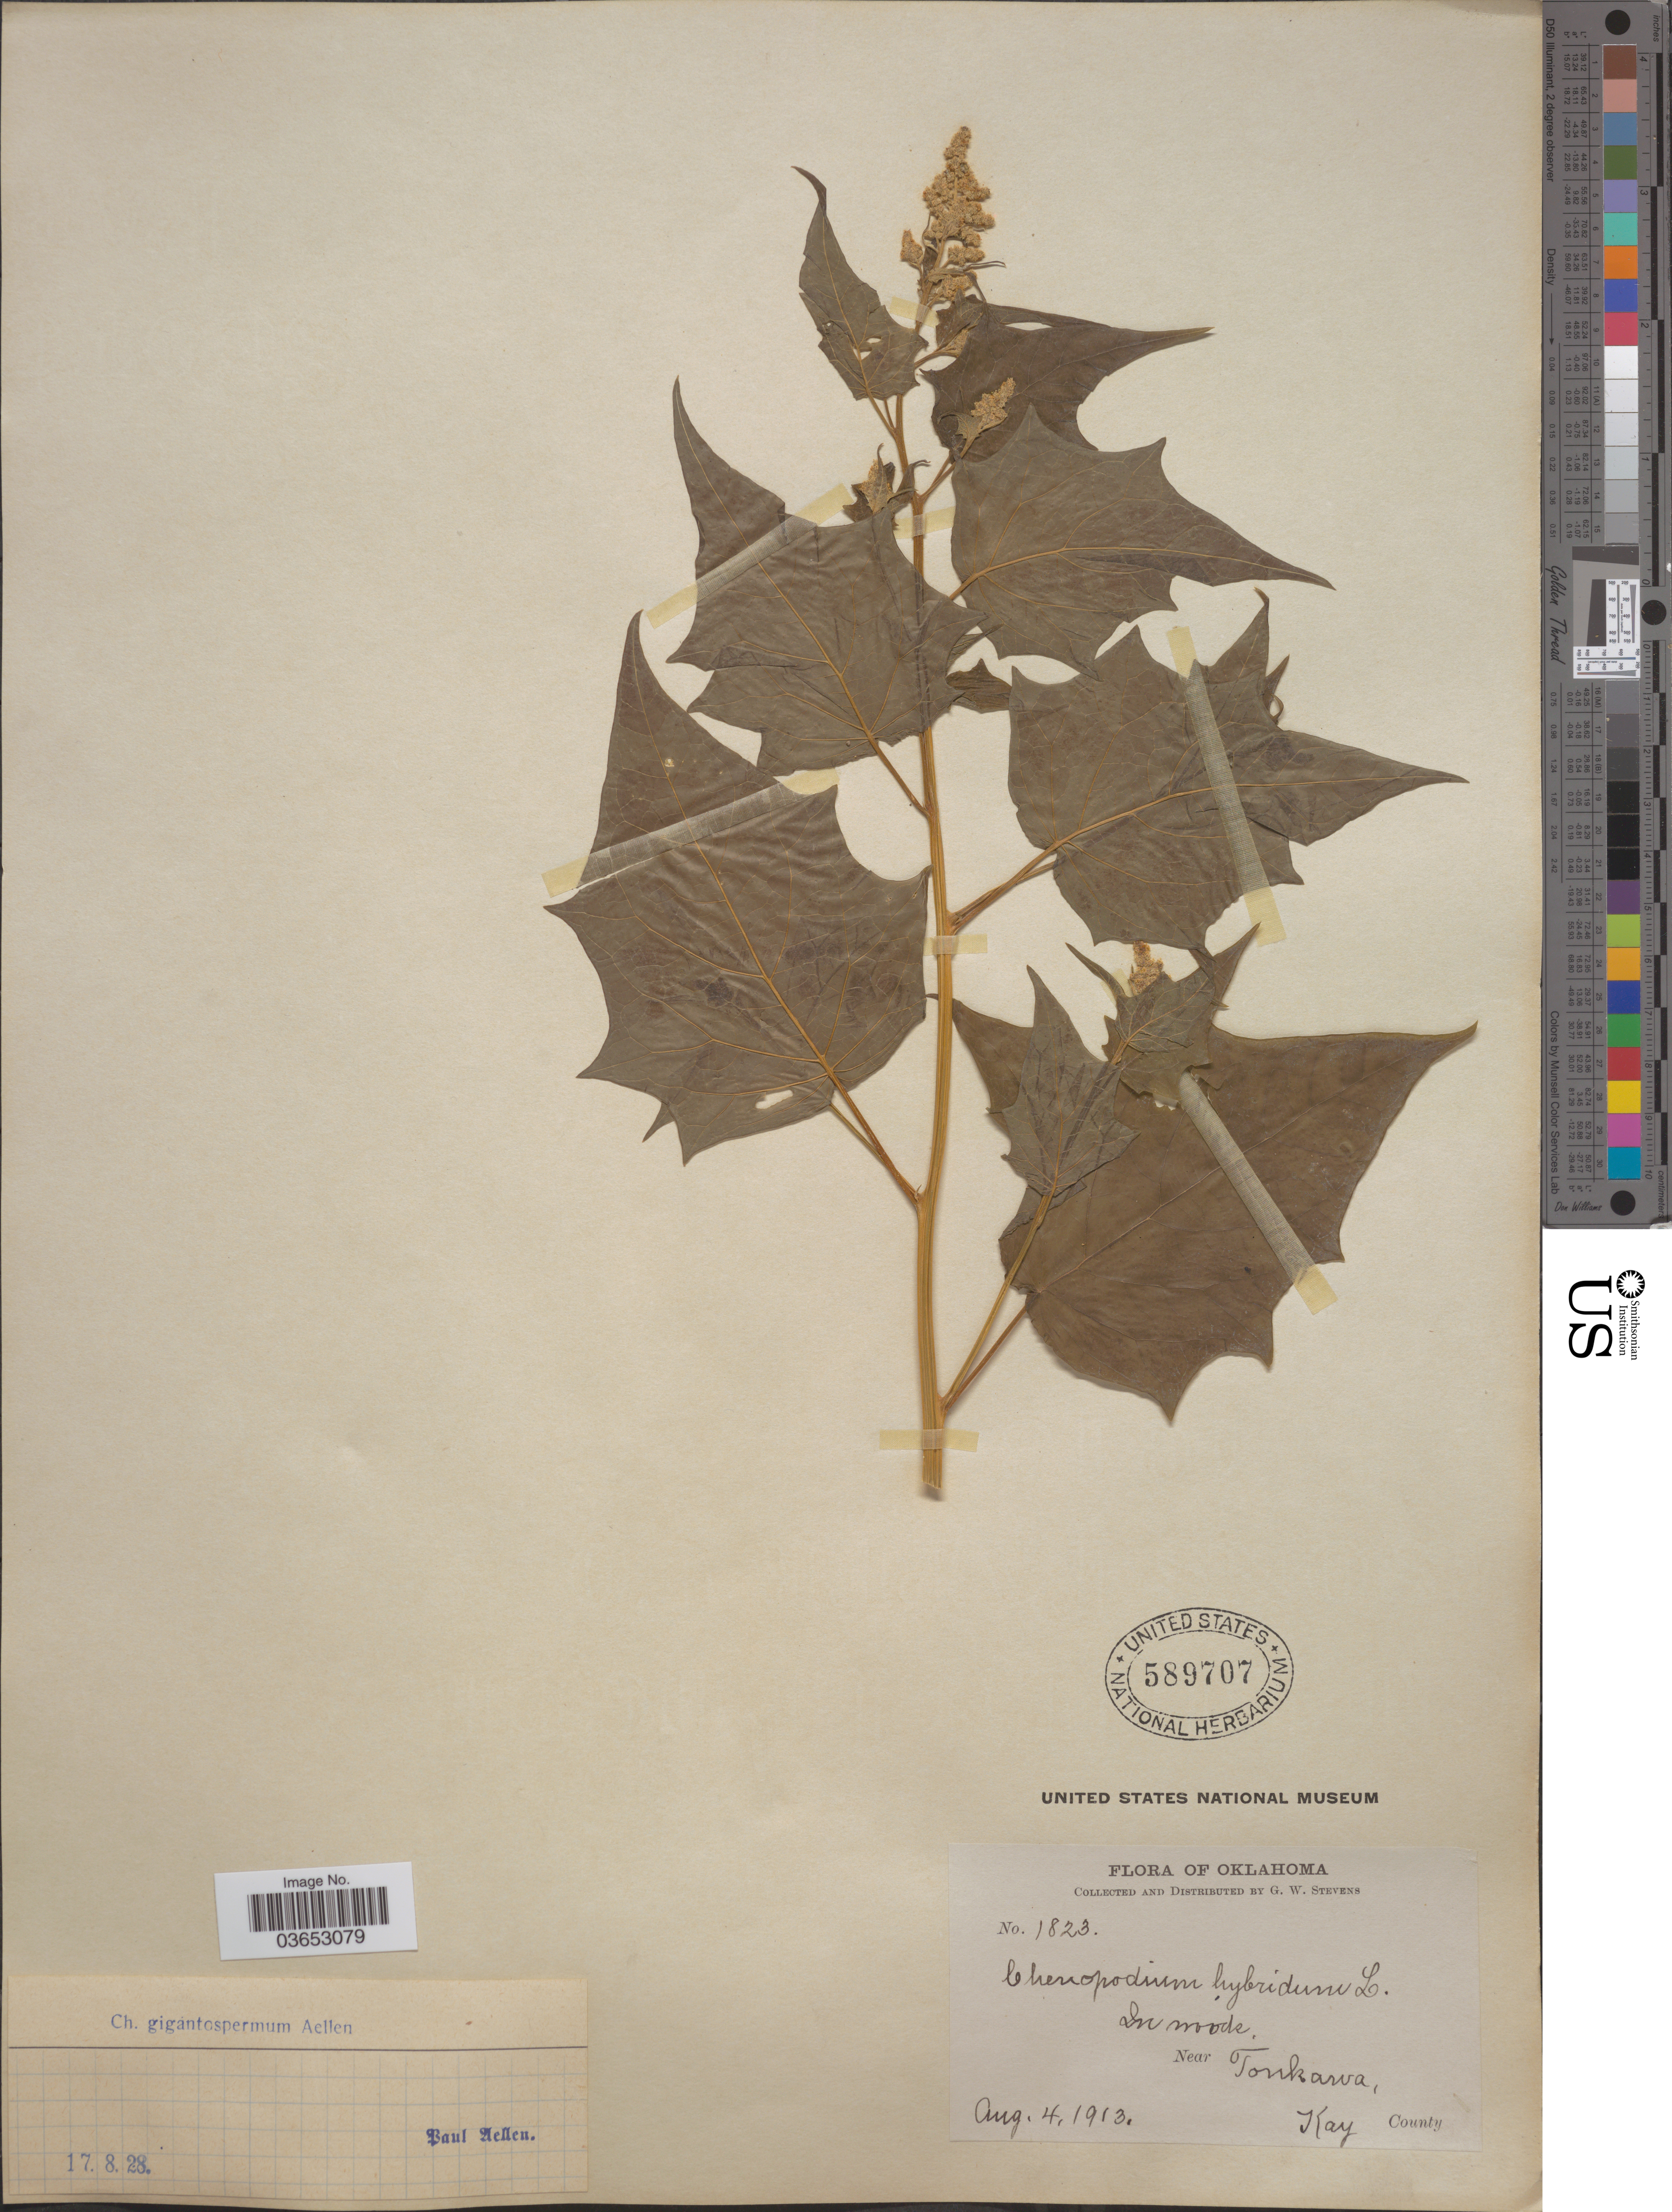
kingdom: Plantae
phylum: Tracheophyta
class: Magnoliopsida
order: Caryophyllales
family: Amaranthaceae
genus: Chenopodium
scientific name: Chenopodium gigantospermum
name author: Aellen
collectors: G. W. Stevens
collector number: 1823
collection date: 1913-08-04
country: United States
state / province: Oklahoma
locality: Near Tonkawa. Kay County.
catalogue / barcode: US 589707